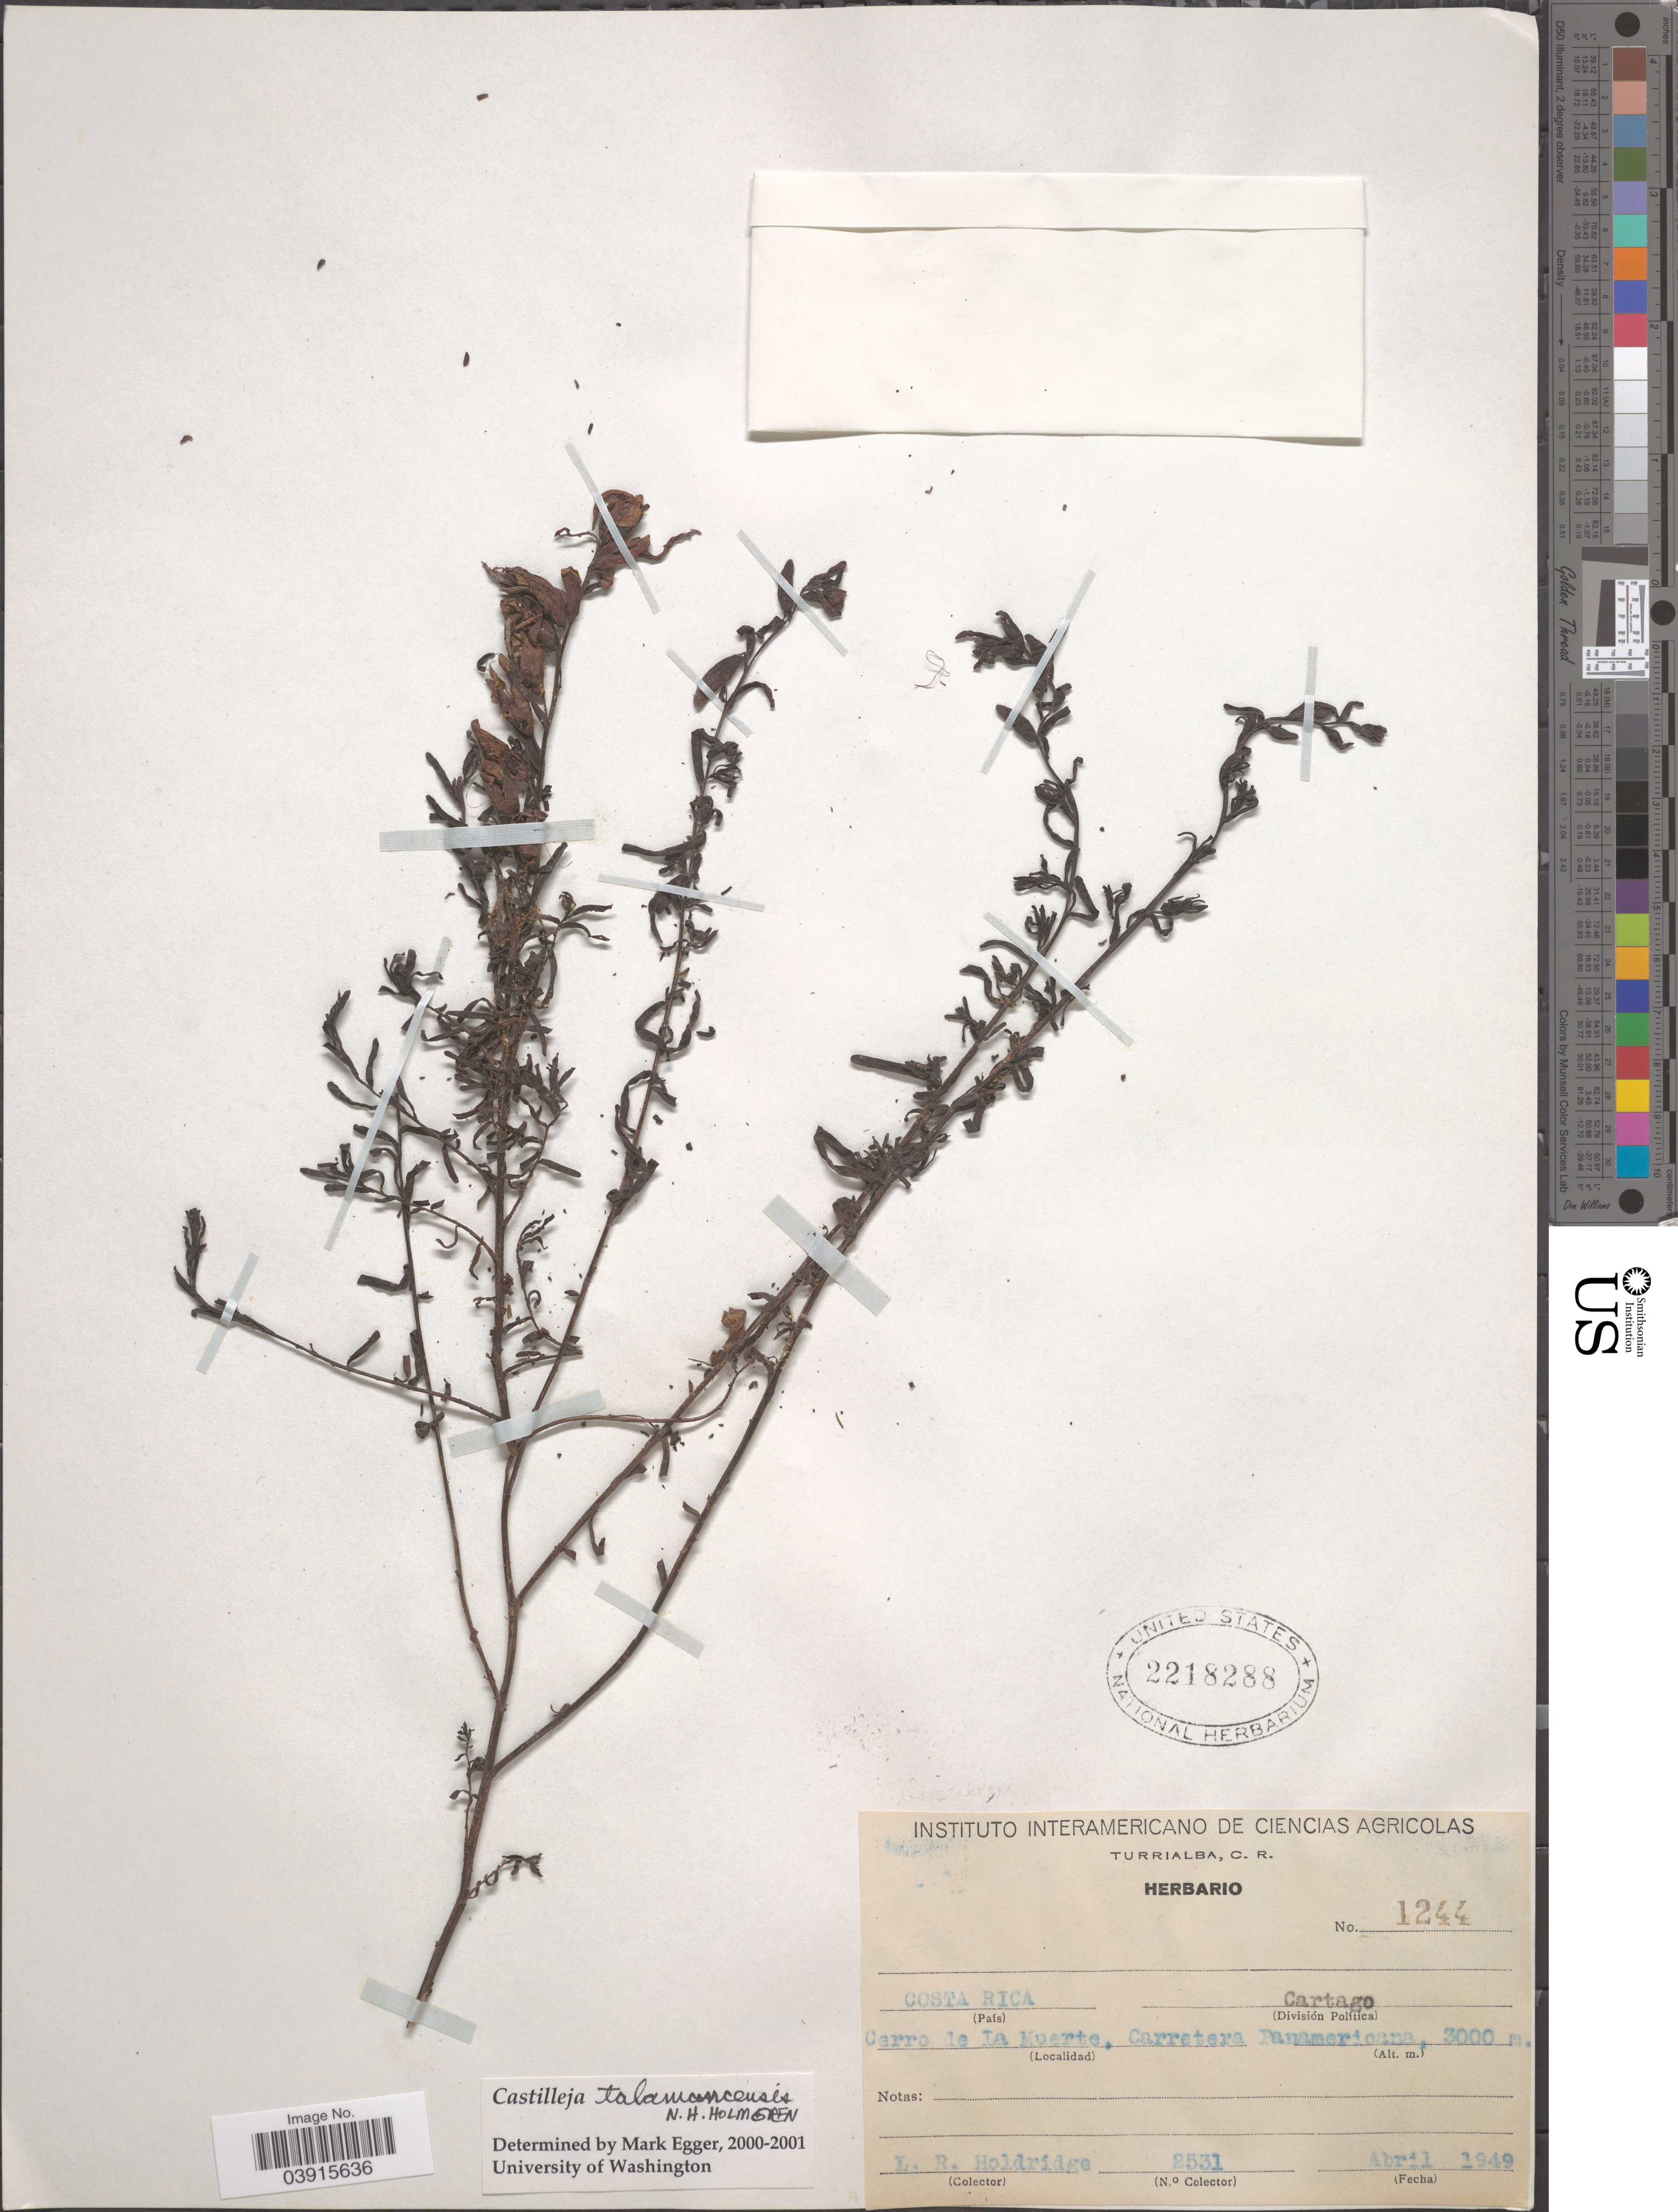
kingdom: Plantae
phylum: Tracheophyta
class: Magnoliopsida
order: Lamiales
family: Orobanchaceae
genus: Castilleja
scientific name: Castilleja talamancensis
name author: N.H. Holmgren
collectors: L. Holdridge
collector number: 2531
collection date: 1949-04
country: Costa Rica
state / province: Cartago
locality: Cerro de La Muerte, Carretera Panamericana.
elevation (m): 3000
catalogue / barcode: US 2218288